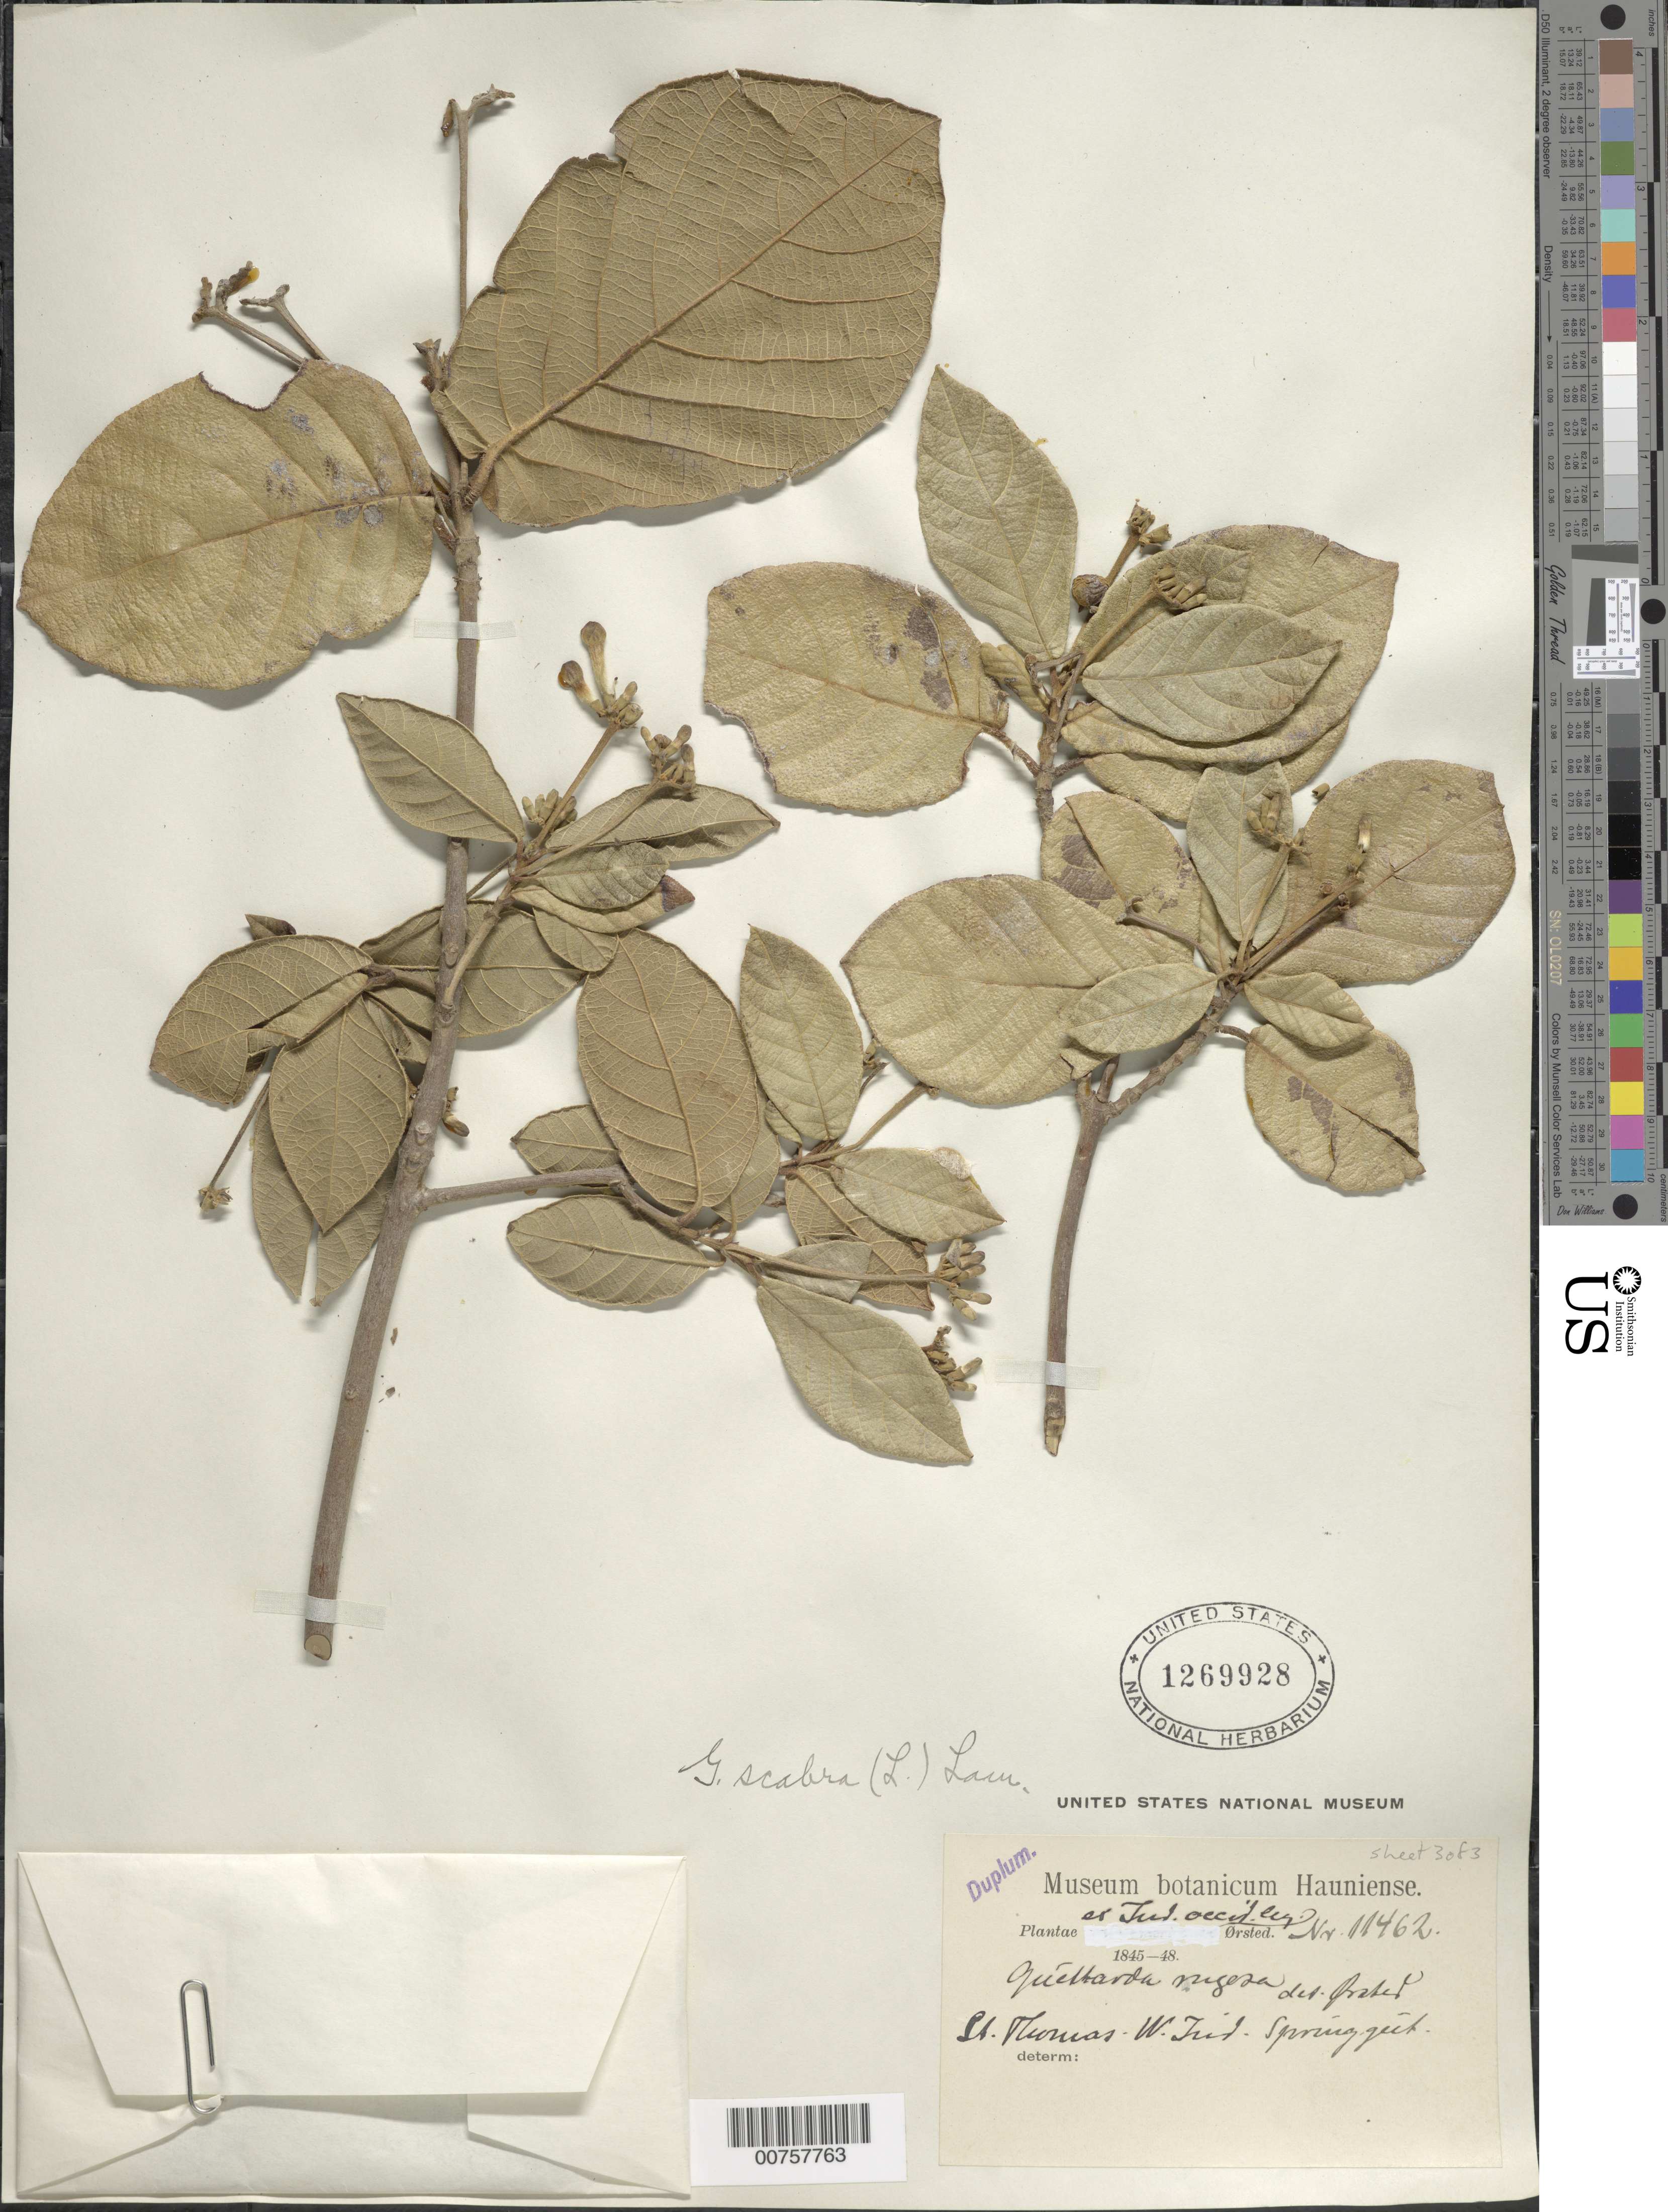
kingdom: Plantae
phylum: Tracheophyta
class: Magnoliopsida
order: Gentianales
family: Rubiaceae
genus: Guettarda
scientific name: Guettarda scabra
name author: (L.) Vent.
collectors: A. S. Oersted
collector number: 11462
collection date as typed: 1845 to -- --- 1848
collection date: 1845/1848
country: U.S. Virgin Islands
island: St. Thomas Island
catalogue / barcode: US 1269928